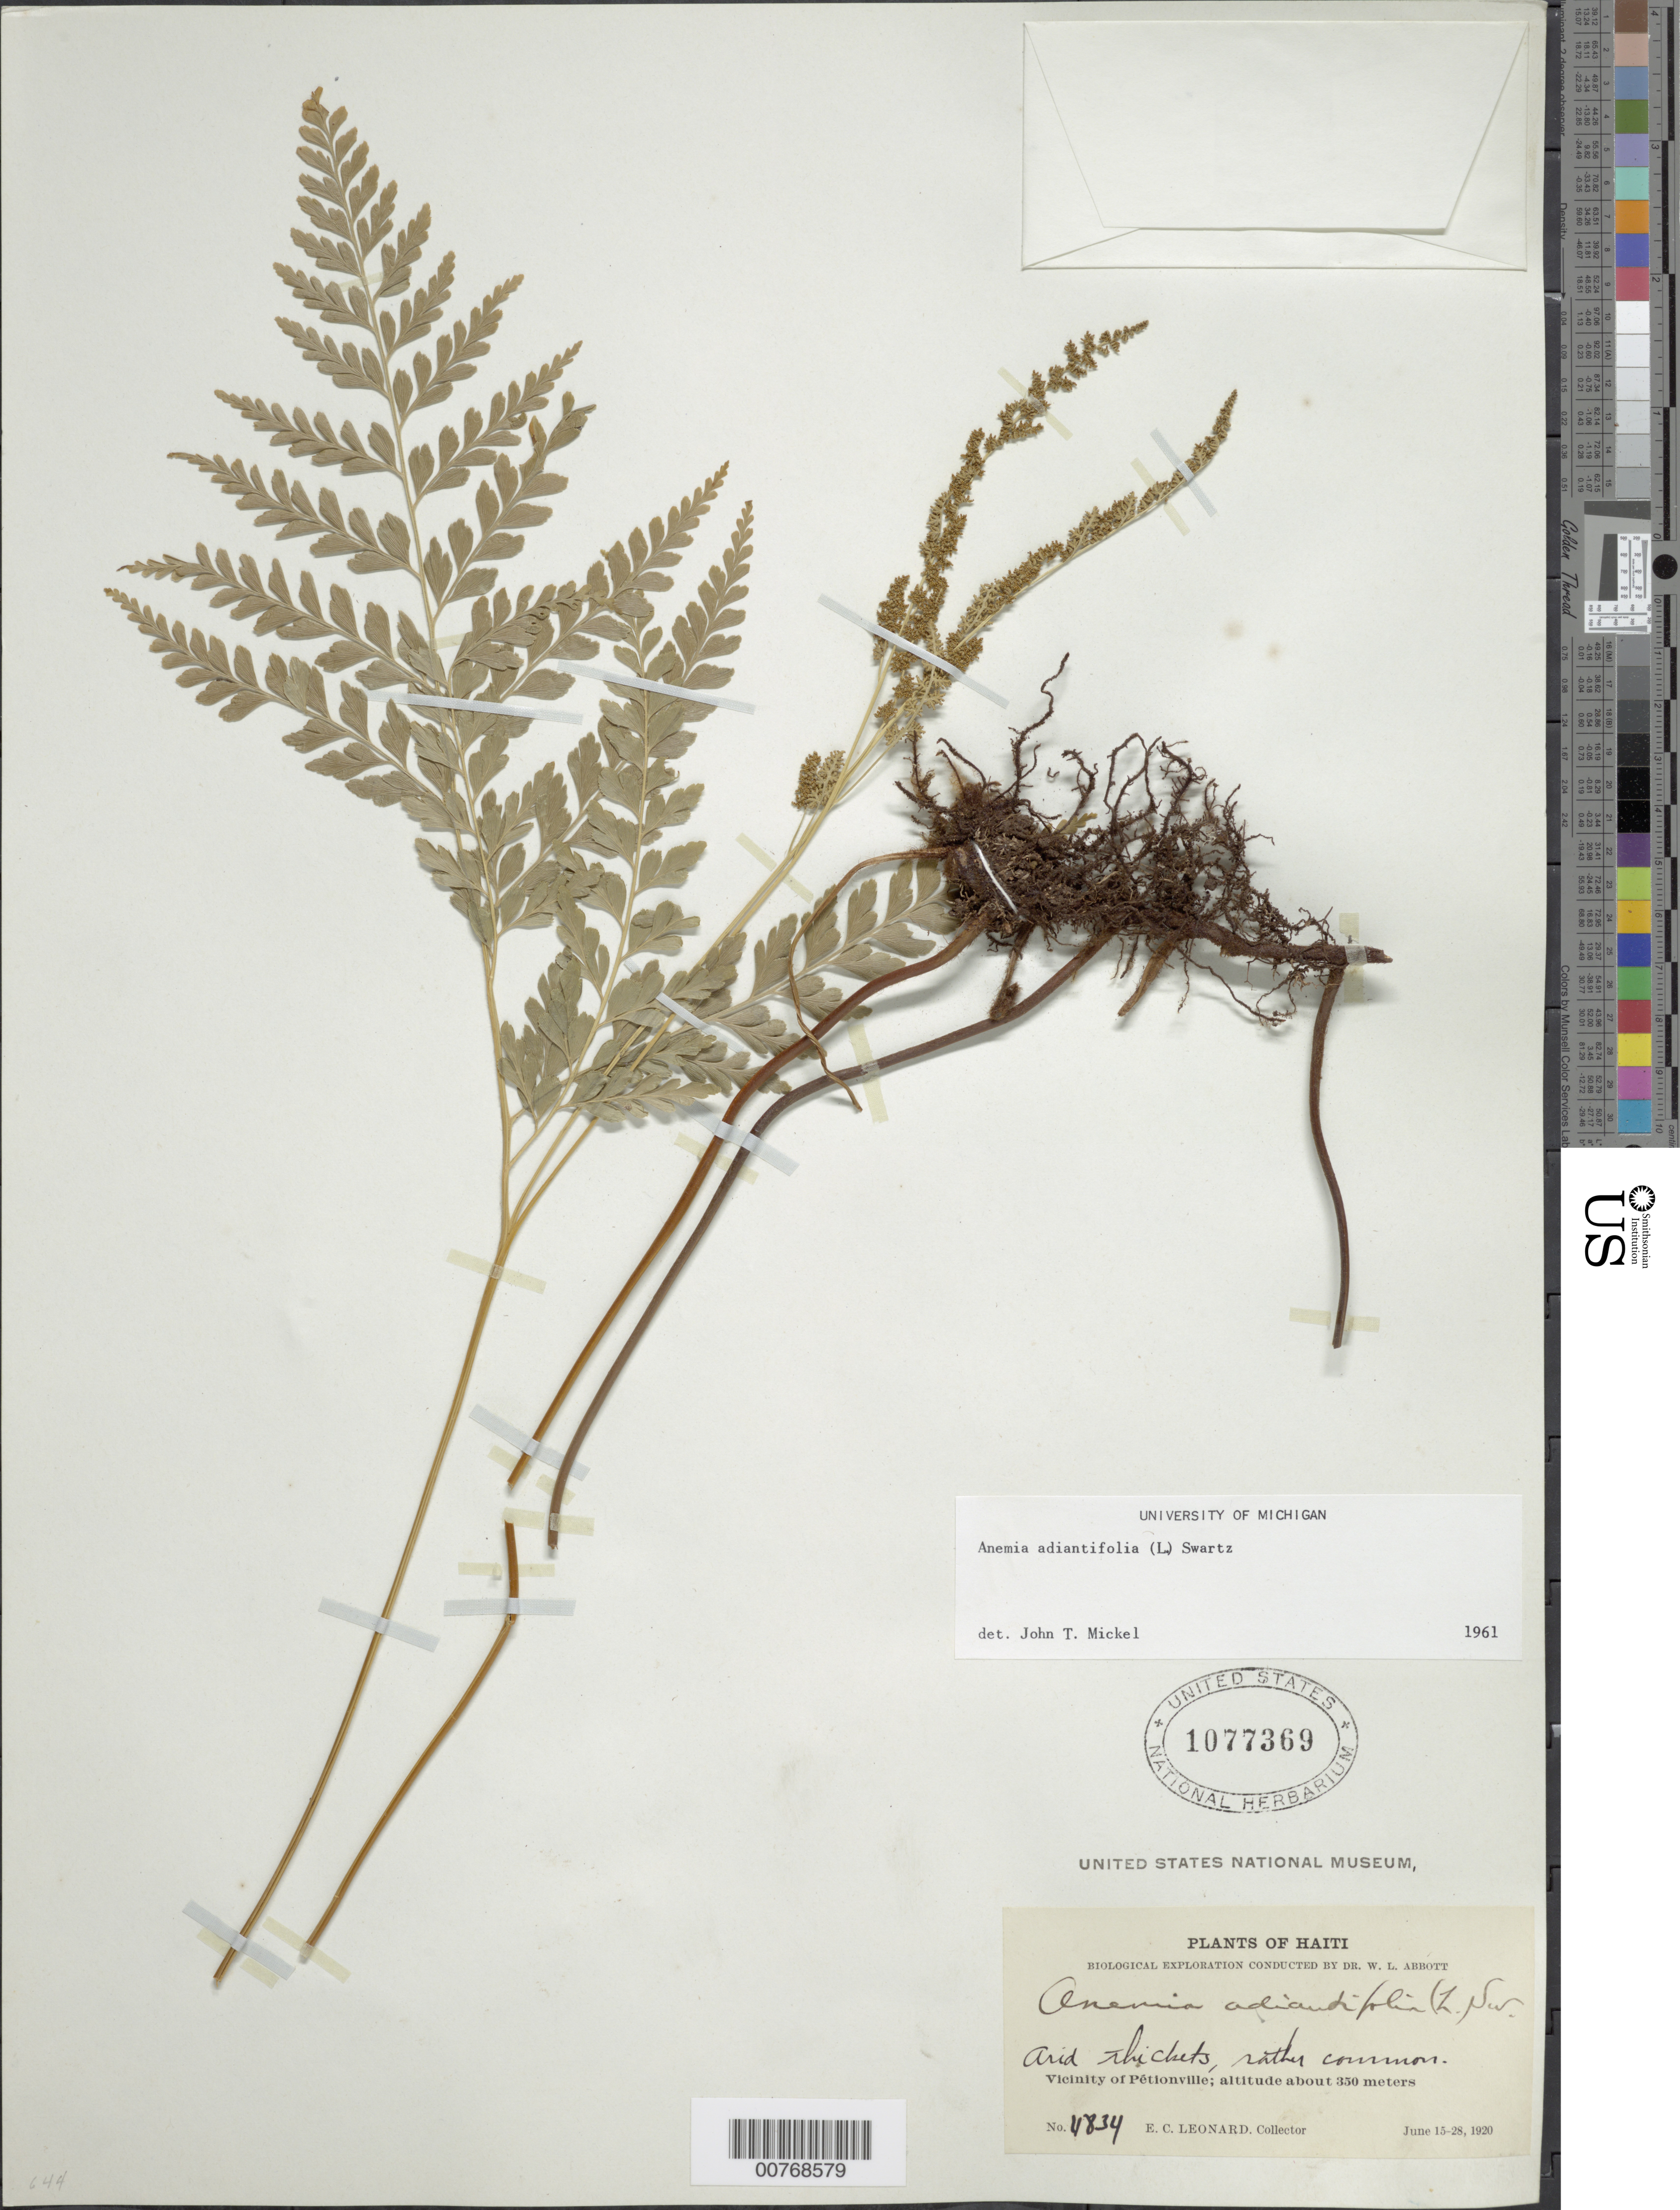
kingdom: Plantae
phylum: Tracheophyta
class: Polypodiopsida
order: Schizaeales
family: Anemiaceae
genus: Anemia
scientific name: Anemia adiantifolia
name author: (L.) Sw.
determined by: Mickel, J. T., (NY), New York Botanical Garden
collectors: E. C. Leonard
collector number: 4834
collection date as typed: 15 Jun 1920 28 Jun 1920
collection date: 1920-06-15/1920-06-28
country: Haiti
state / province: Ouest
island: Hispaniola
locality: Vicinity of Pétionville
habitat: Arid thickets, common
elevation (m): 350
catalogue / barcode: US 1077369